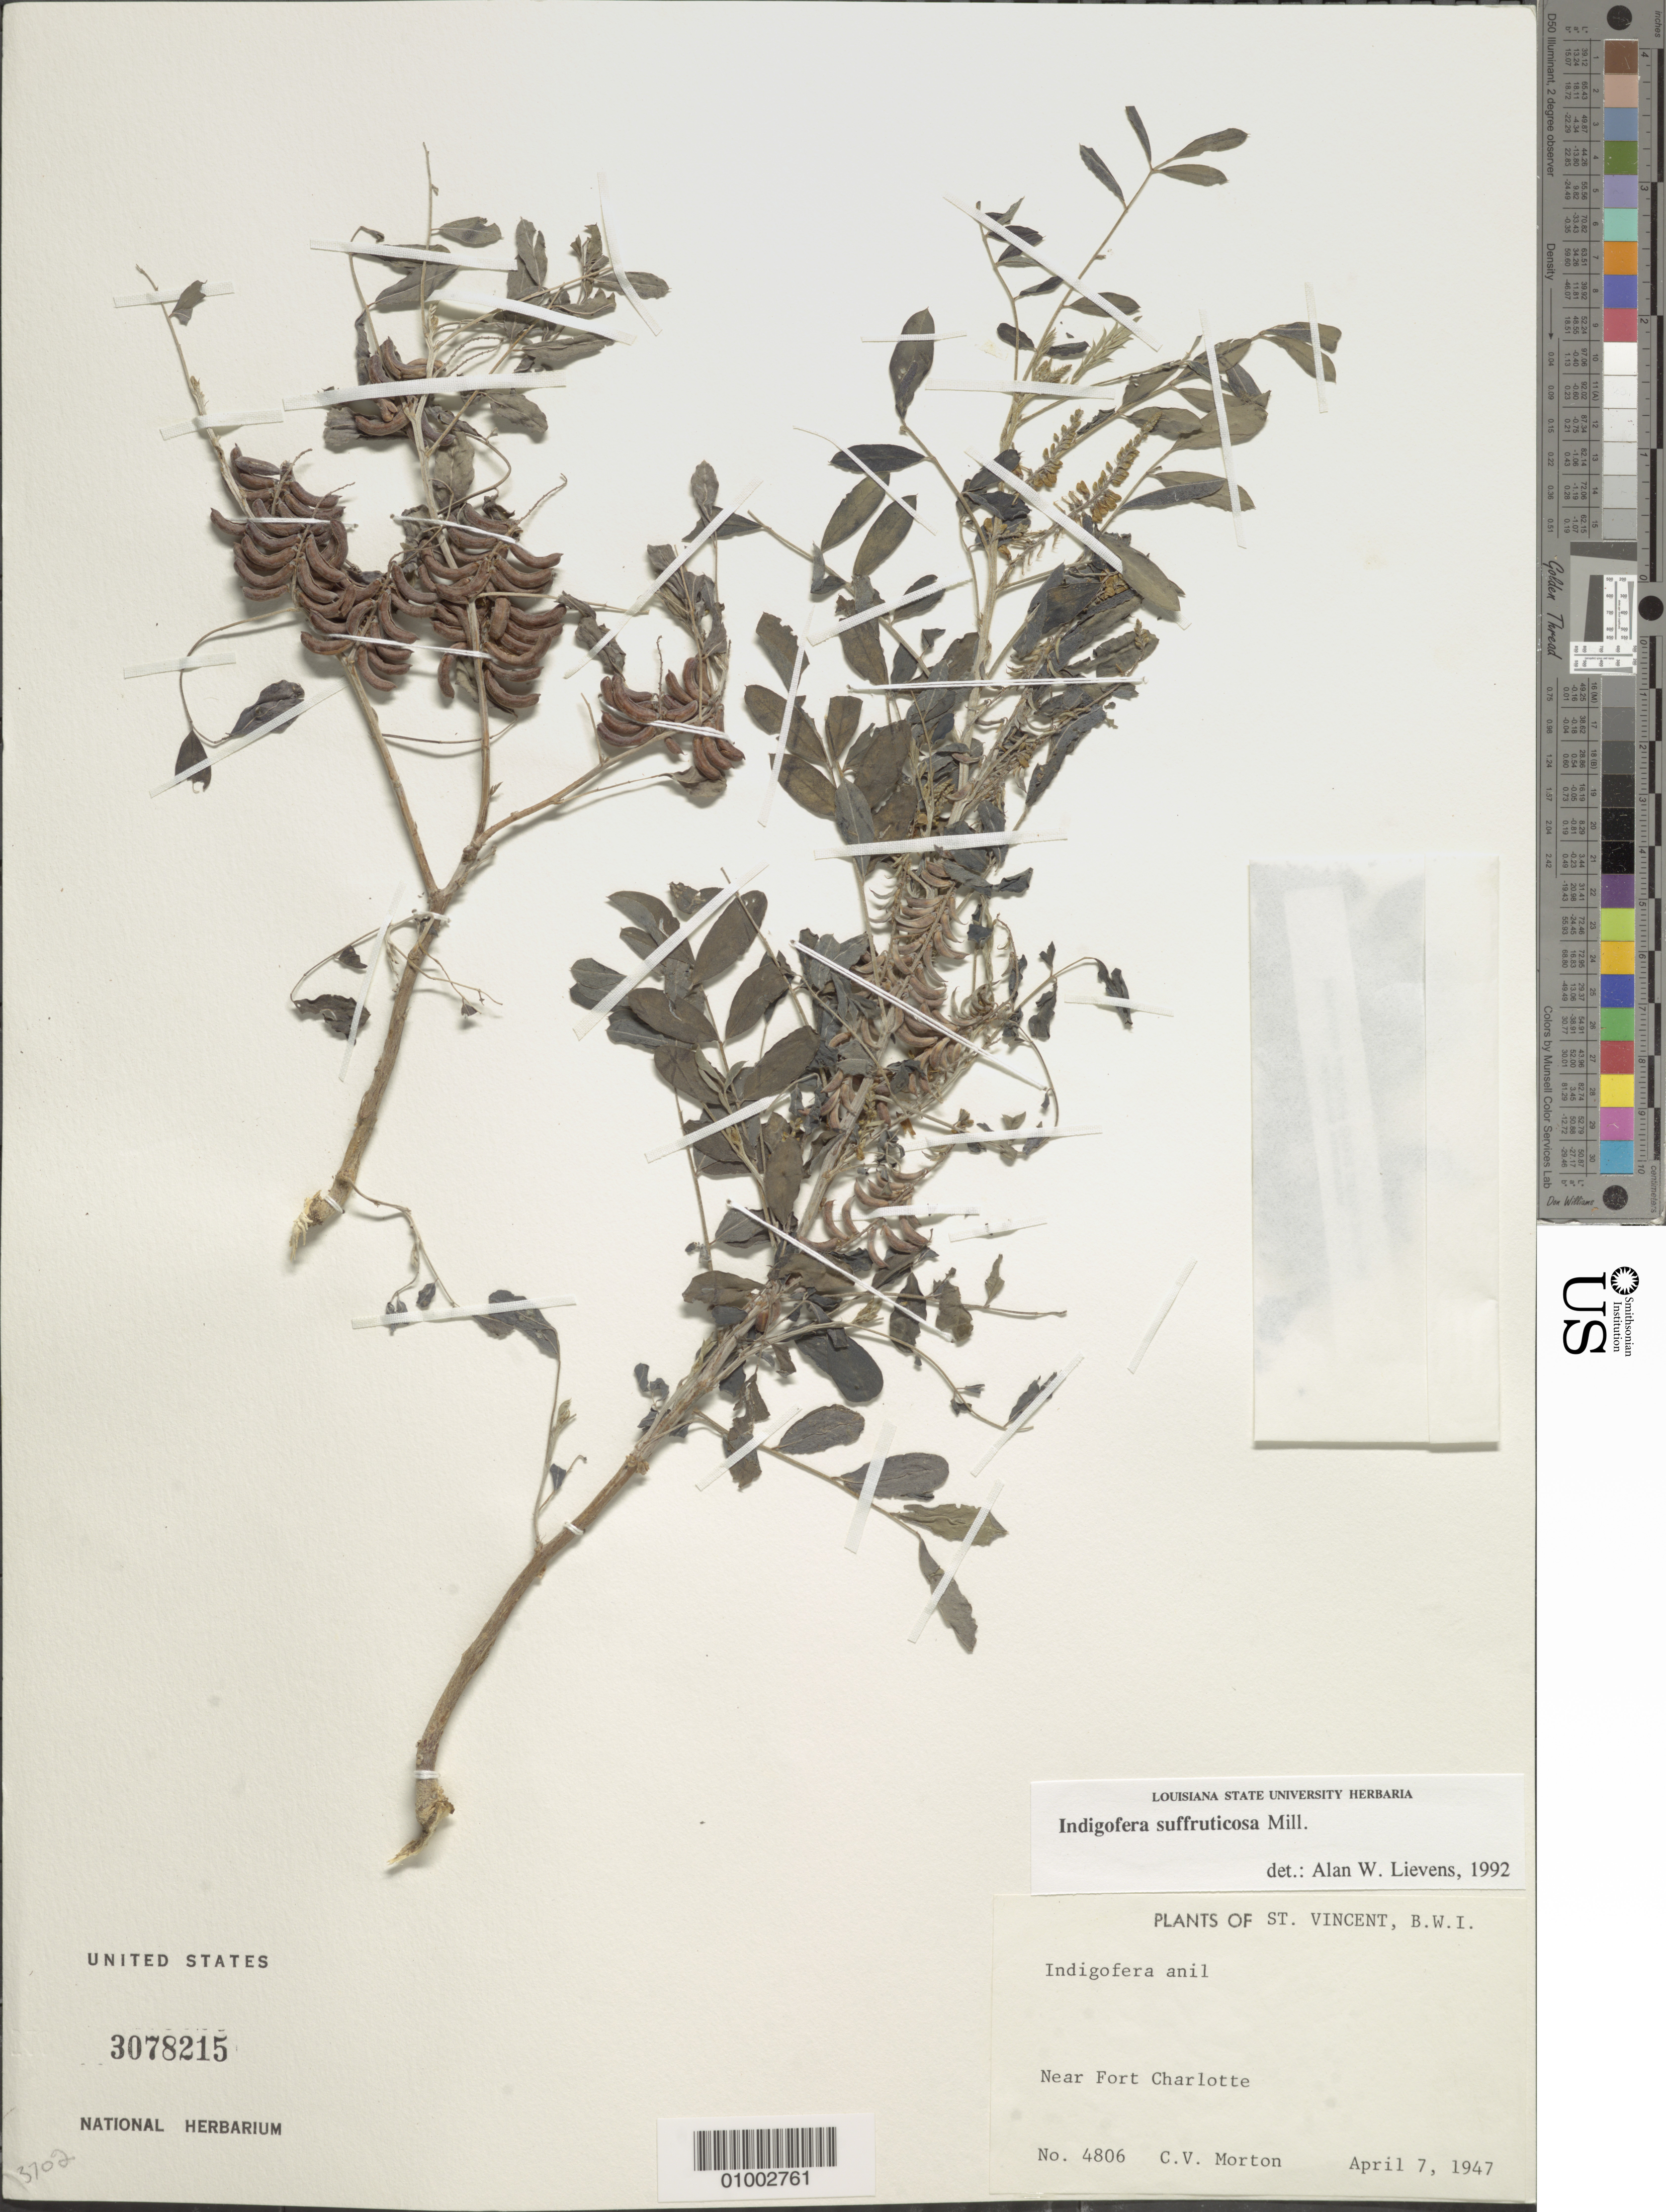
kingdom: Plantae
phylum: Tracheophyta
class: Magnoliopsida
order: Fabales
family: Fabaceae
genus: Indigofera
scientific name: Indigofera suffruticosa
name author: Mill.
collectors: C. V. Morton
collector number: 4806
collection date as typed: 07 Apr 1947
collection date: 1947-04-07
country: St. Vincent - Grenadines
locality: Near Fort Charlotte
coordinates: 0 N, 0 E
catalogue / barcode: US 3078215